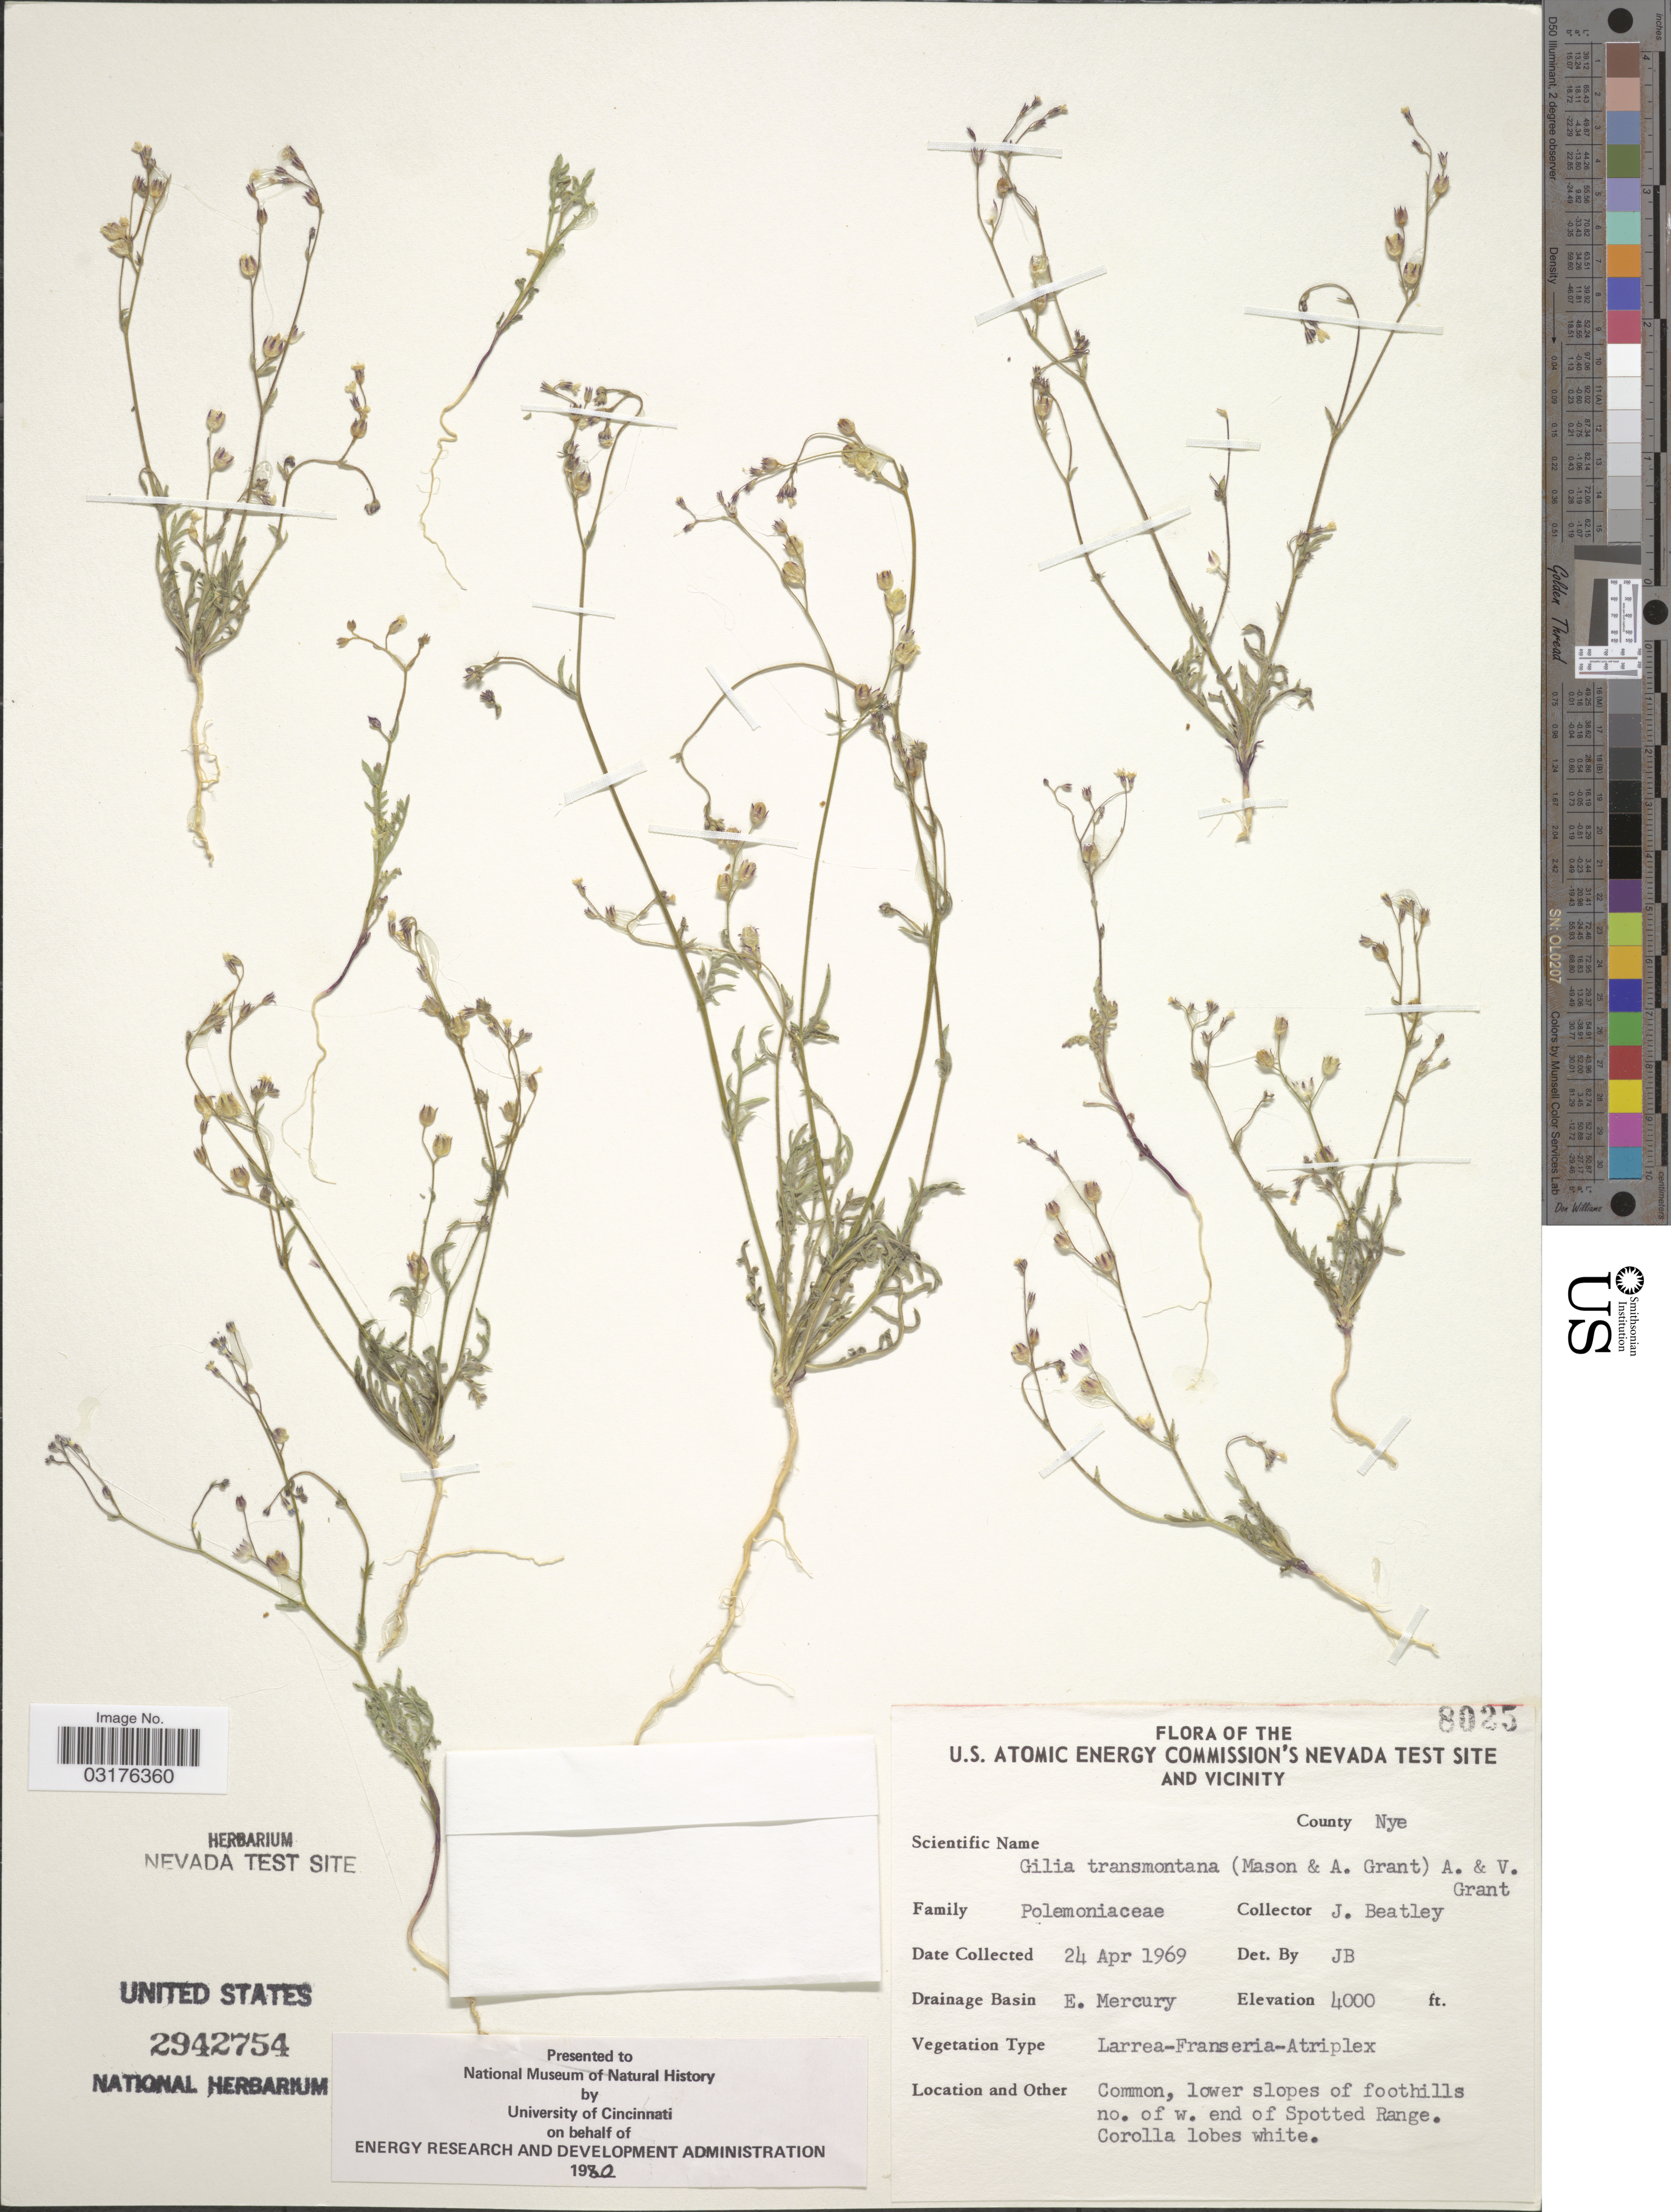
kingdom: Plantae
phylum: Tracheophyta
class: Magnoliopsida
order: Ericales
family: Polemoniaceae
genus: Gilia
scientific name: Gilia transmontana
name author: (H. Mason & A.D. Grant) A.D. Grant & V.E. Grant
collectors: J. C. Beatley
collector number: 8025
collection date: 1969-04-24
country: United States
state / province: Nevada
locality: U.S. Atomic Energy Commission's Nevada Test Site and Vicinity, County Nye, Drainage Basin E. Mercurry, Common, lower slopes of foothills no. of w. end of Spotted Range.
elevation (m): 1219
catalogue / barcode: US 2942754